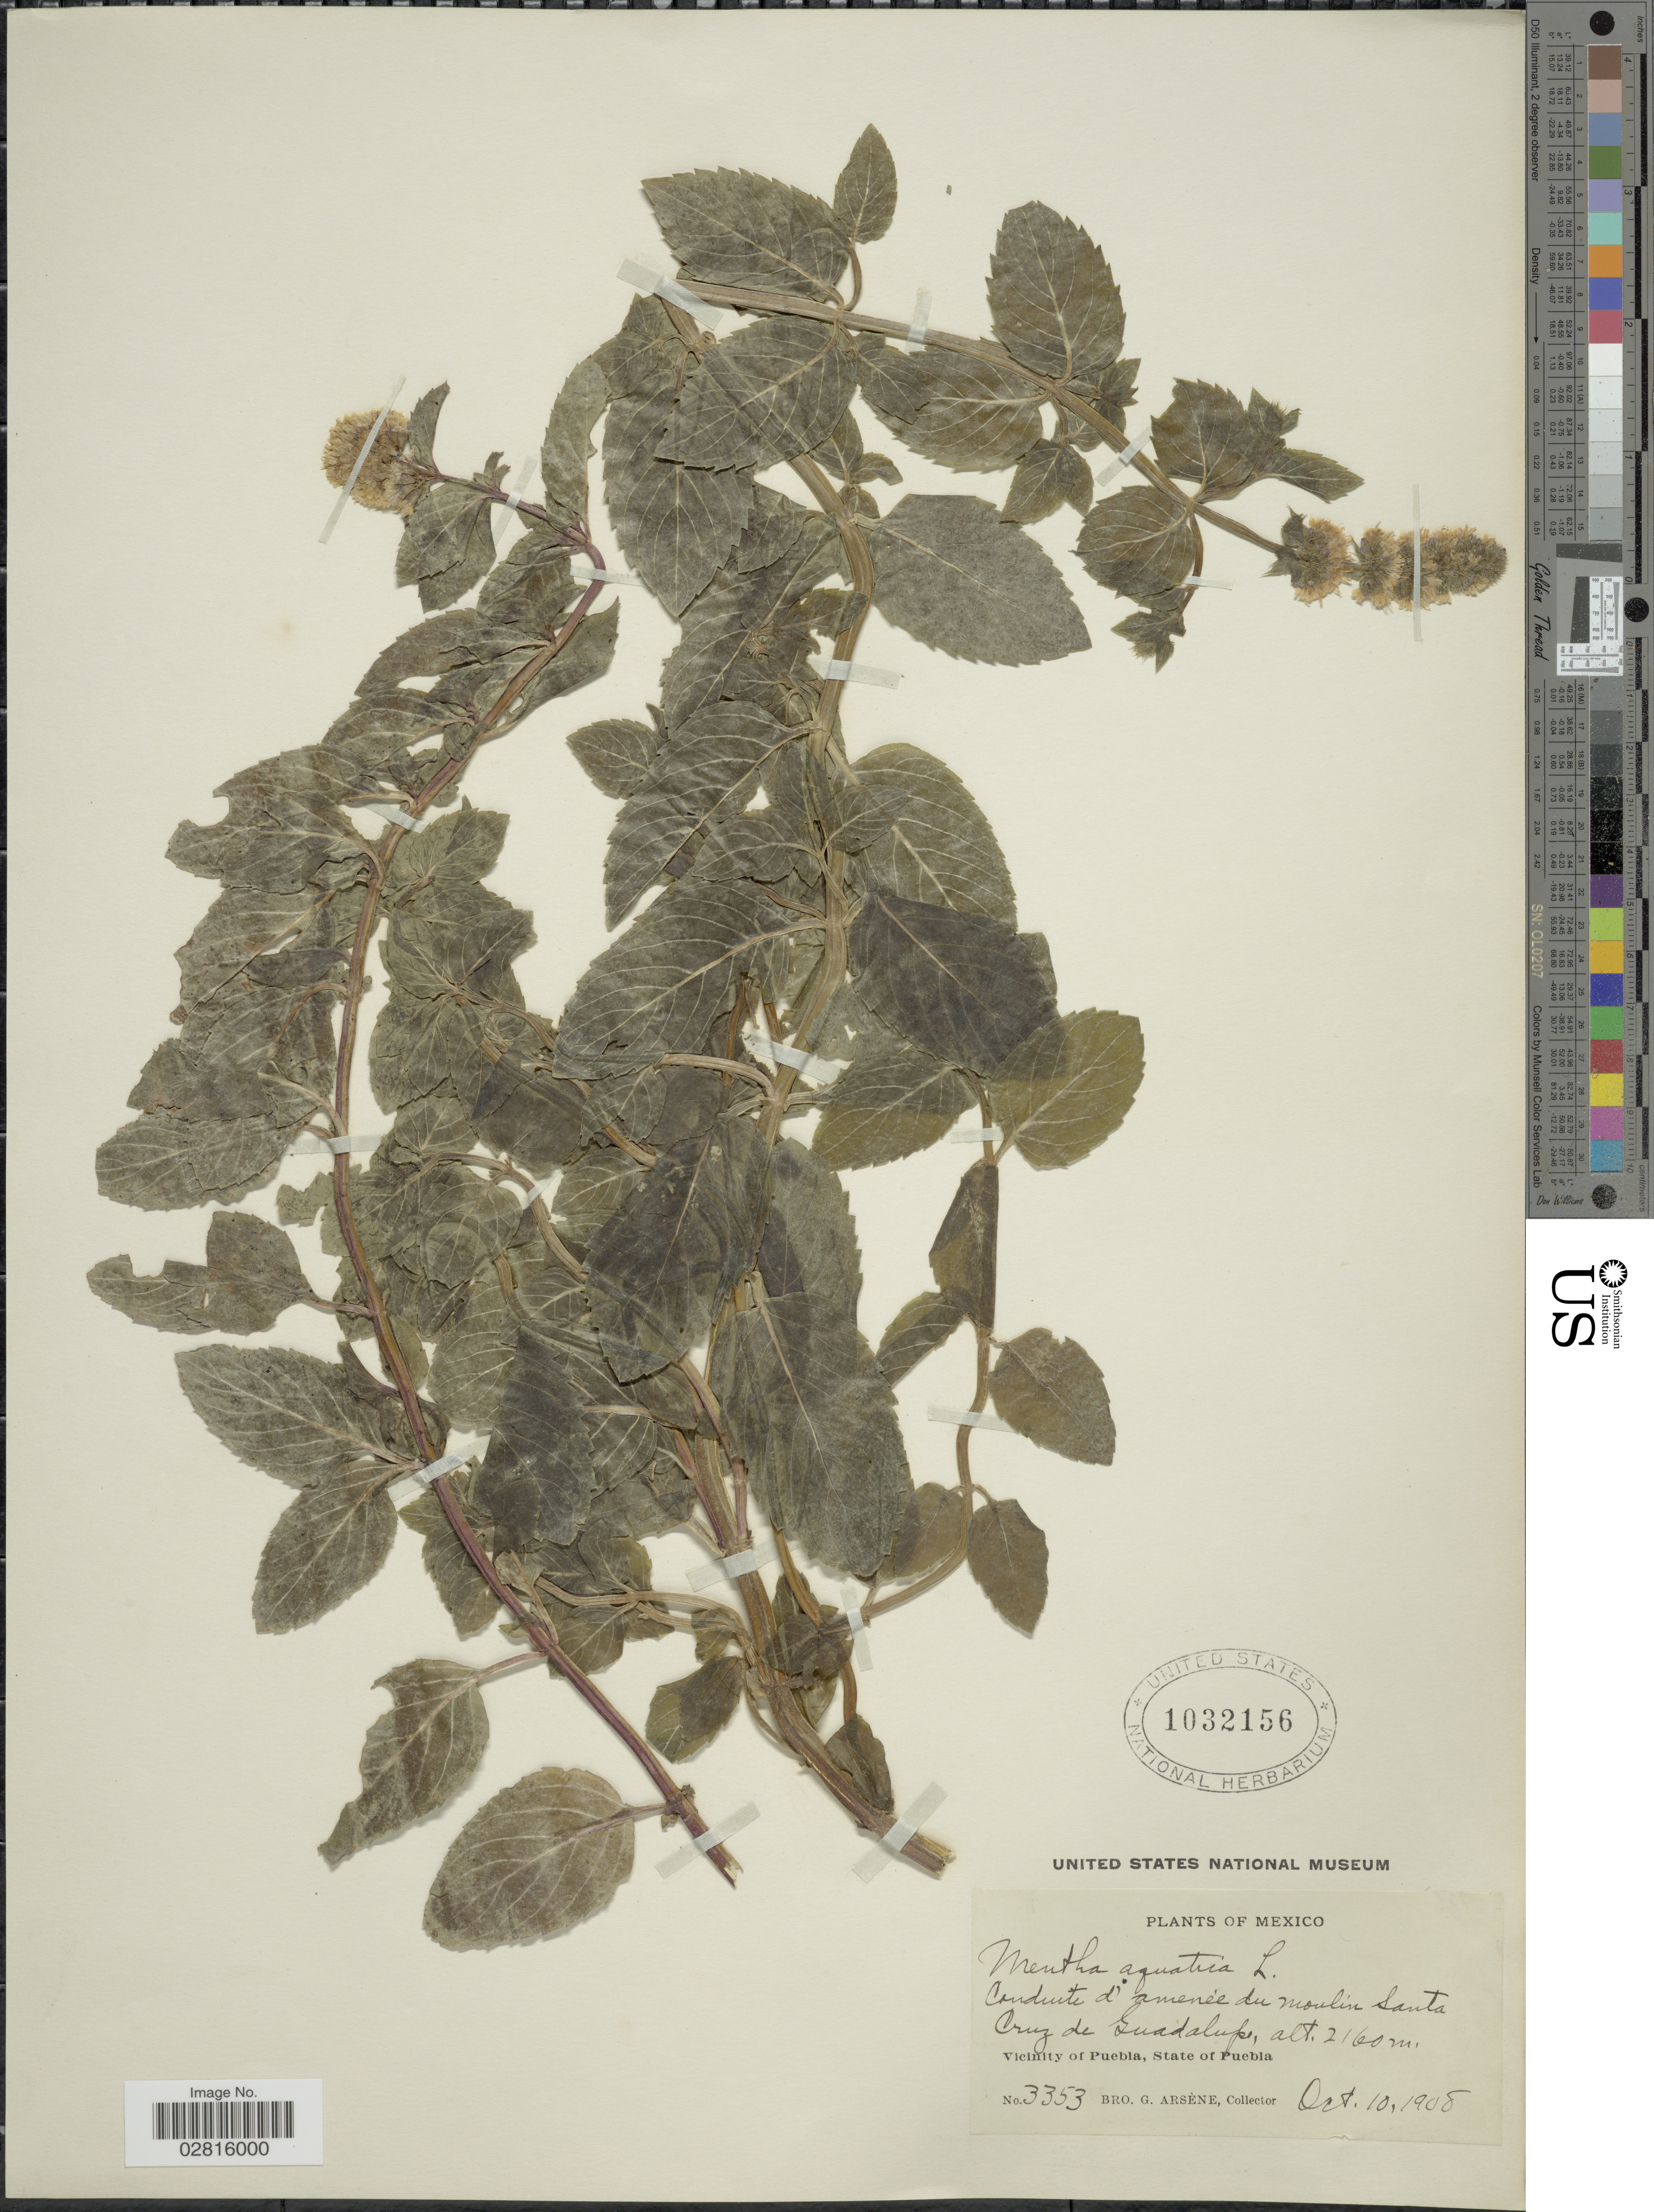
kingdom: Plantae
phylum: Tracheophyta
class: Magnoliopsida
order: Lamiales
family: Lamiaceae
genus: Mentha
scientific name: Mentha aquatica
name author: L.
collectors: Bro. G. Arsène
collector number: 3353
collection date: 1908-10-10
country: Mexico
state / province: Puebla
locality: Conduite d'amenée du Moulin Santa Cruz de Guadalupe. Vicinity of Puebla, State of Puebla.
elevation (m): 2160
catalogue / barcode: US 1032156